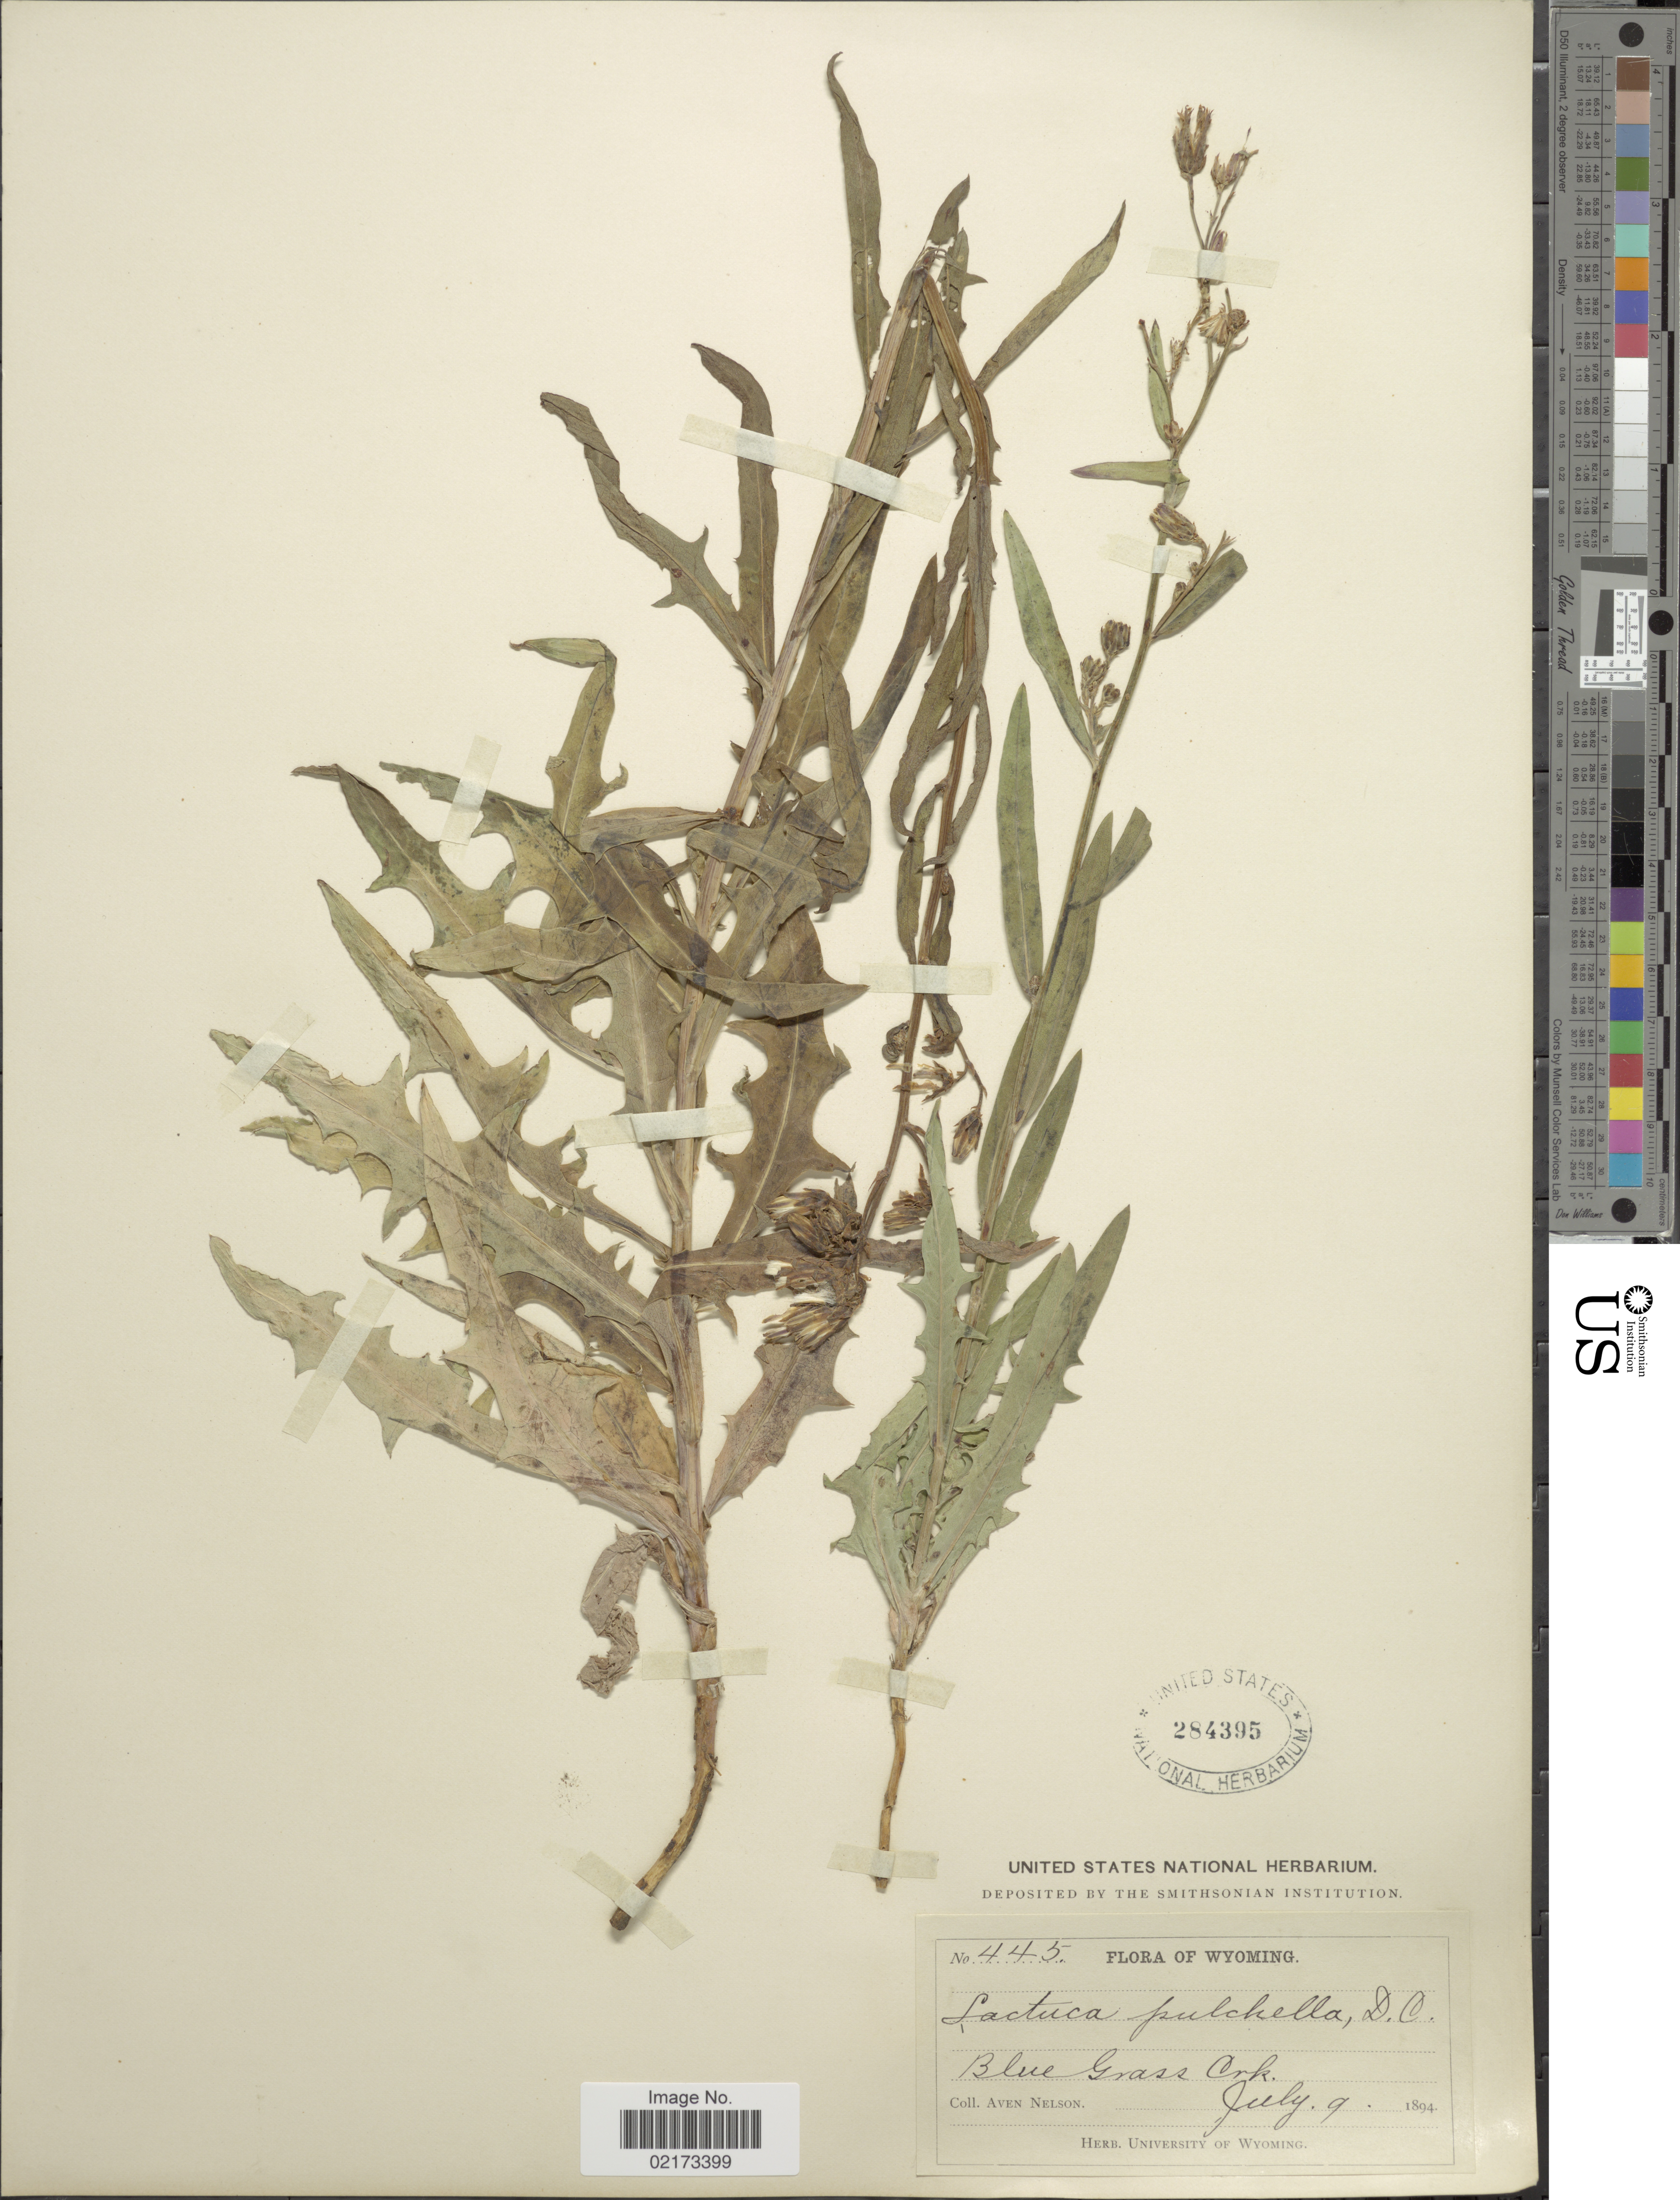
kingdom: Plantae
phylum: Tracheophyta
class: Magnoliopsida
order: Asterales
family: Asteraceae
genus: Lactuca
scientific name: Lactuca tatarica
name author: (L.) C.A. Mey.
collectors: A. Nelson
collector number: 445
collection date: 1894-07-09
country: United States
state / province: Wyoming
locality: Blue Grass Crk.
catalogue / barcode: US 284395